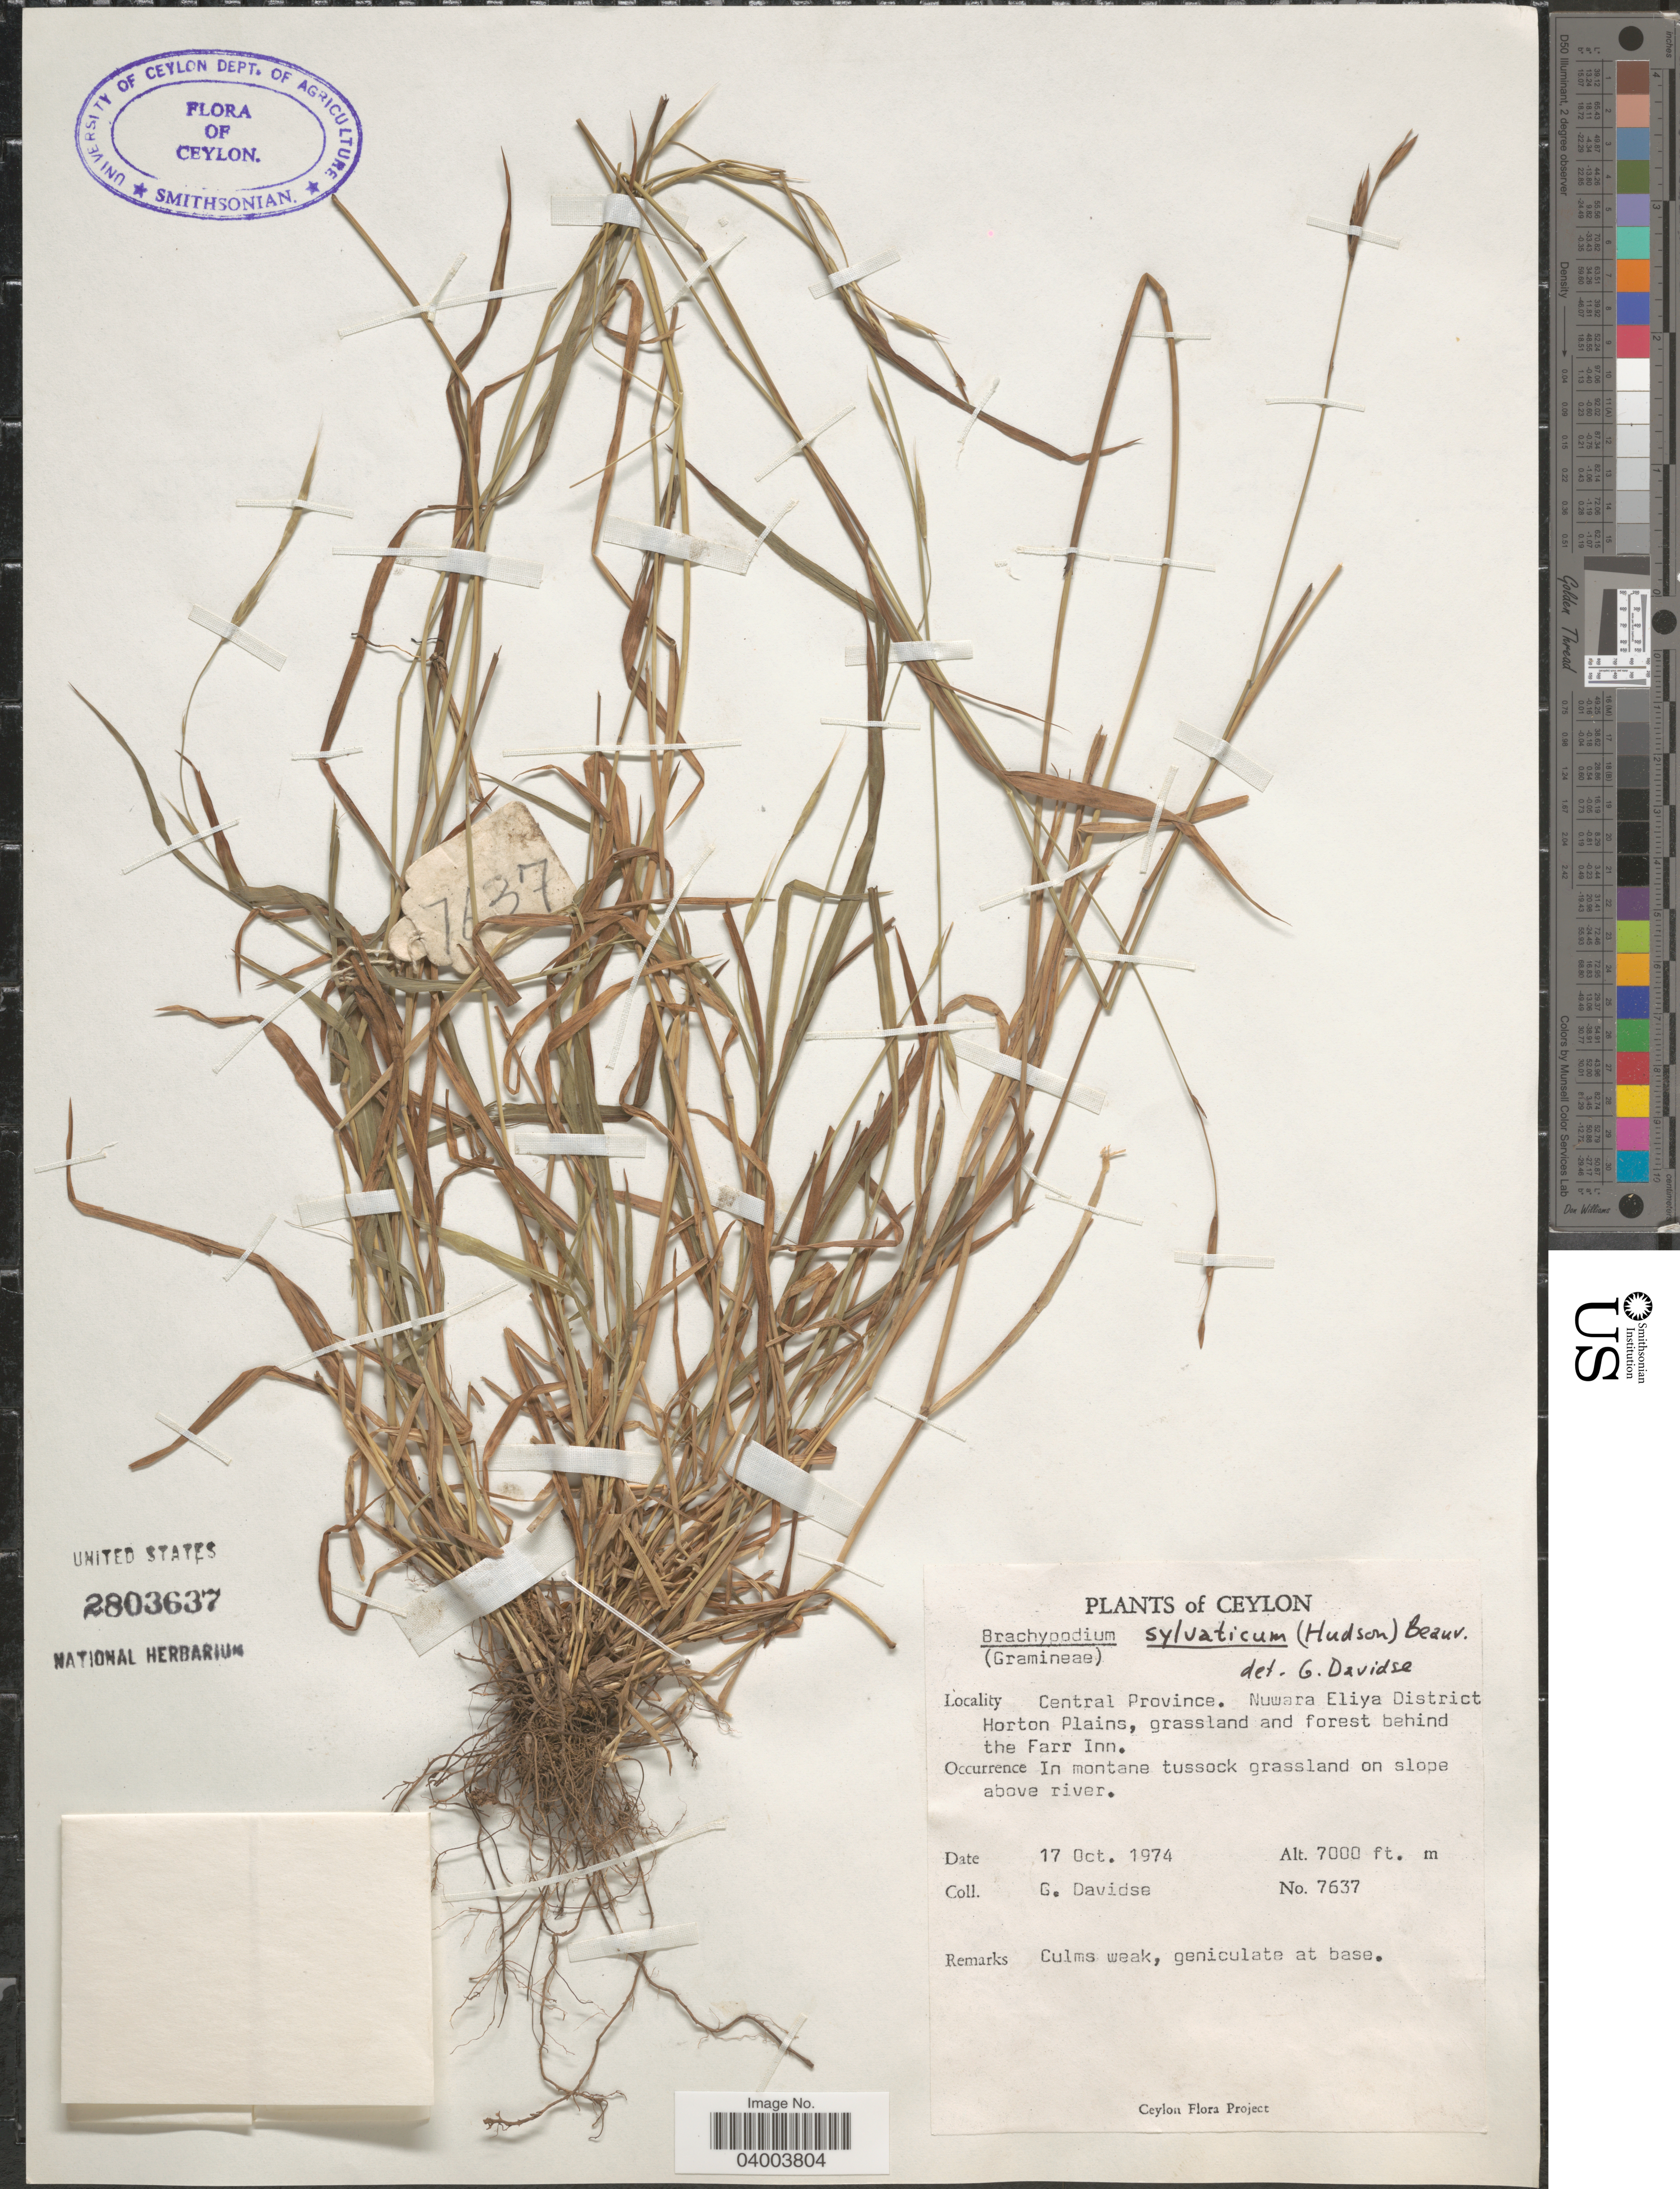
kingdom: Plantae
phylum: Tracheophyta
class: Liliopsida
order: Poales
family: Poaceae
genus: Brachypodium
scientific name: Brachypodium sylvaticum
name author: (Huds.) P. Beauv.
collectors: G. Davidse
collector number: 7637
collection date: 1974-10-17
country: Sri Lanka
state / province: Central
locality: Ceylon. Central Province. Nuwara Eliya District Horton Plains, grassland and forest behind the Farr Inn.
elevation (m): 2134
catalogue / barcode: US 2803637